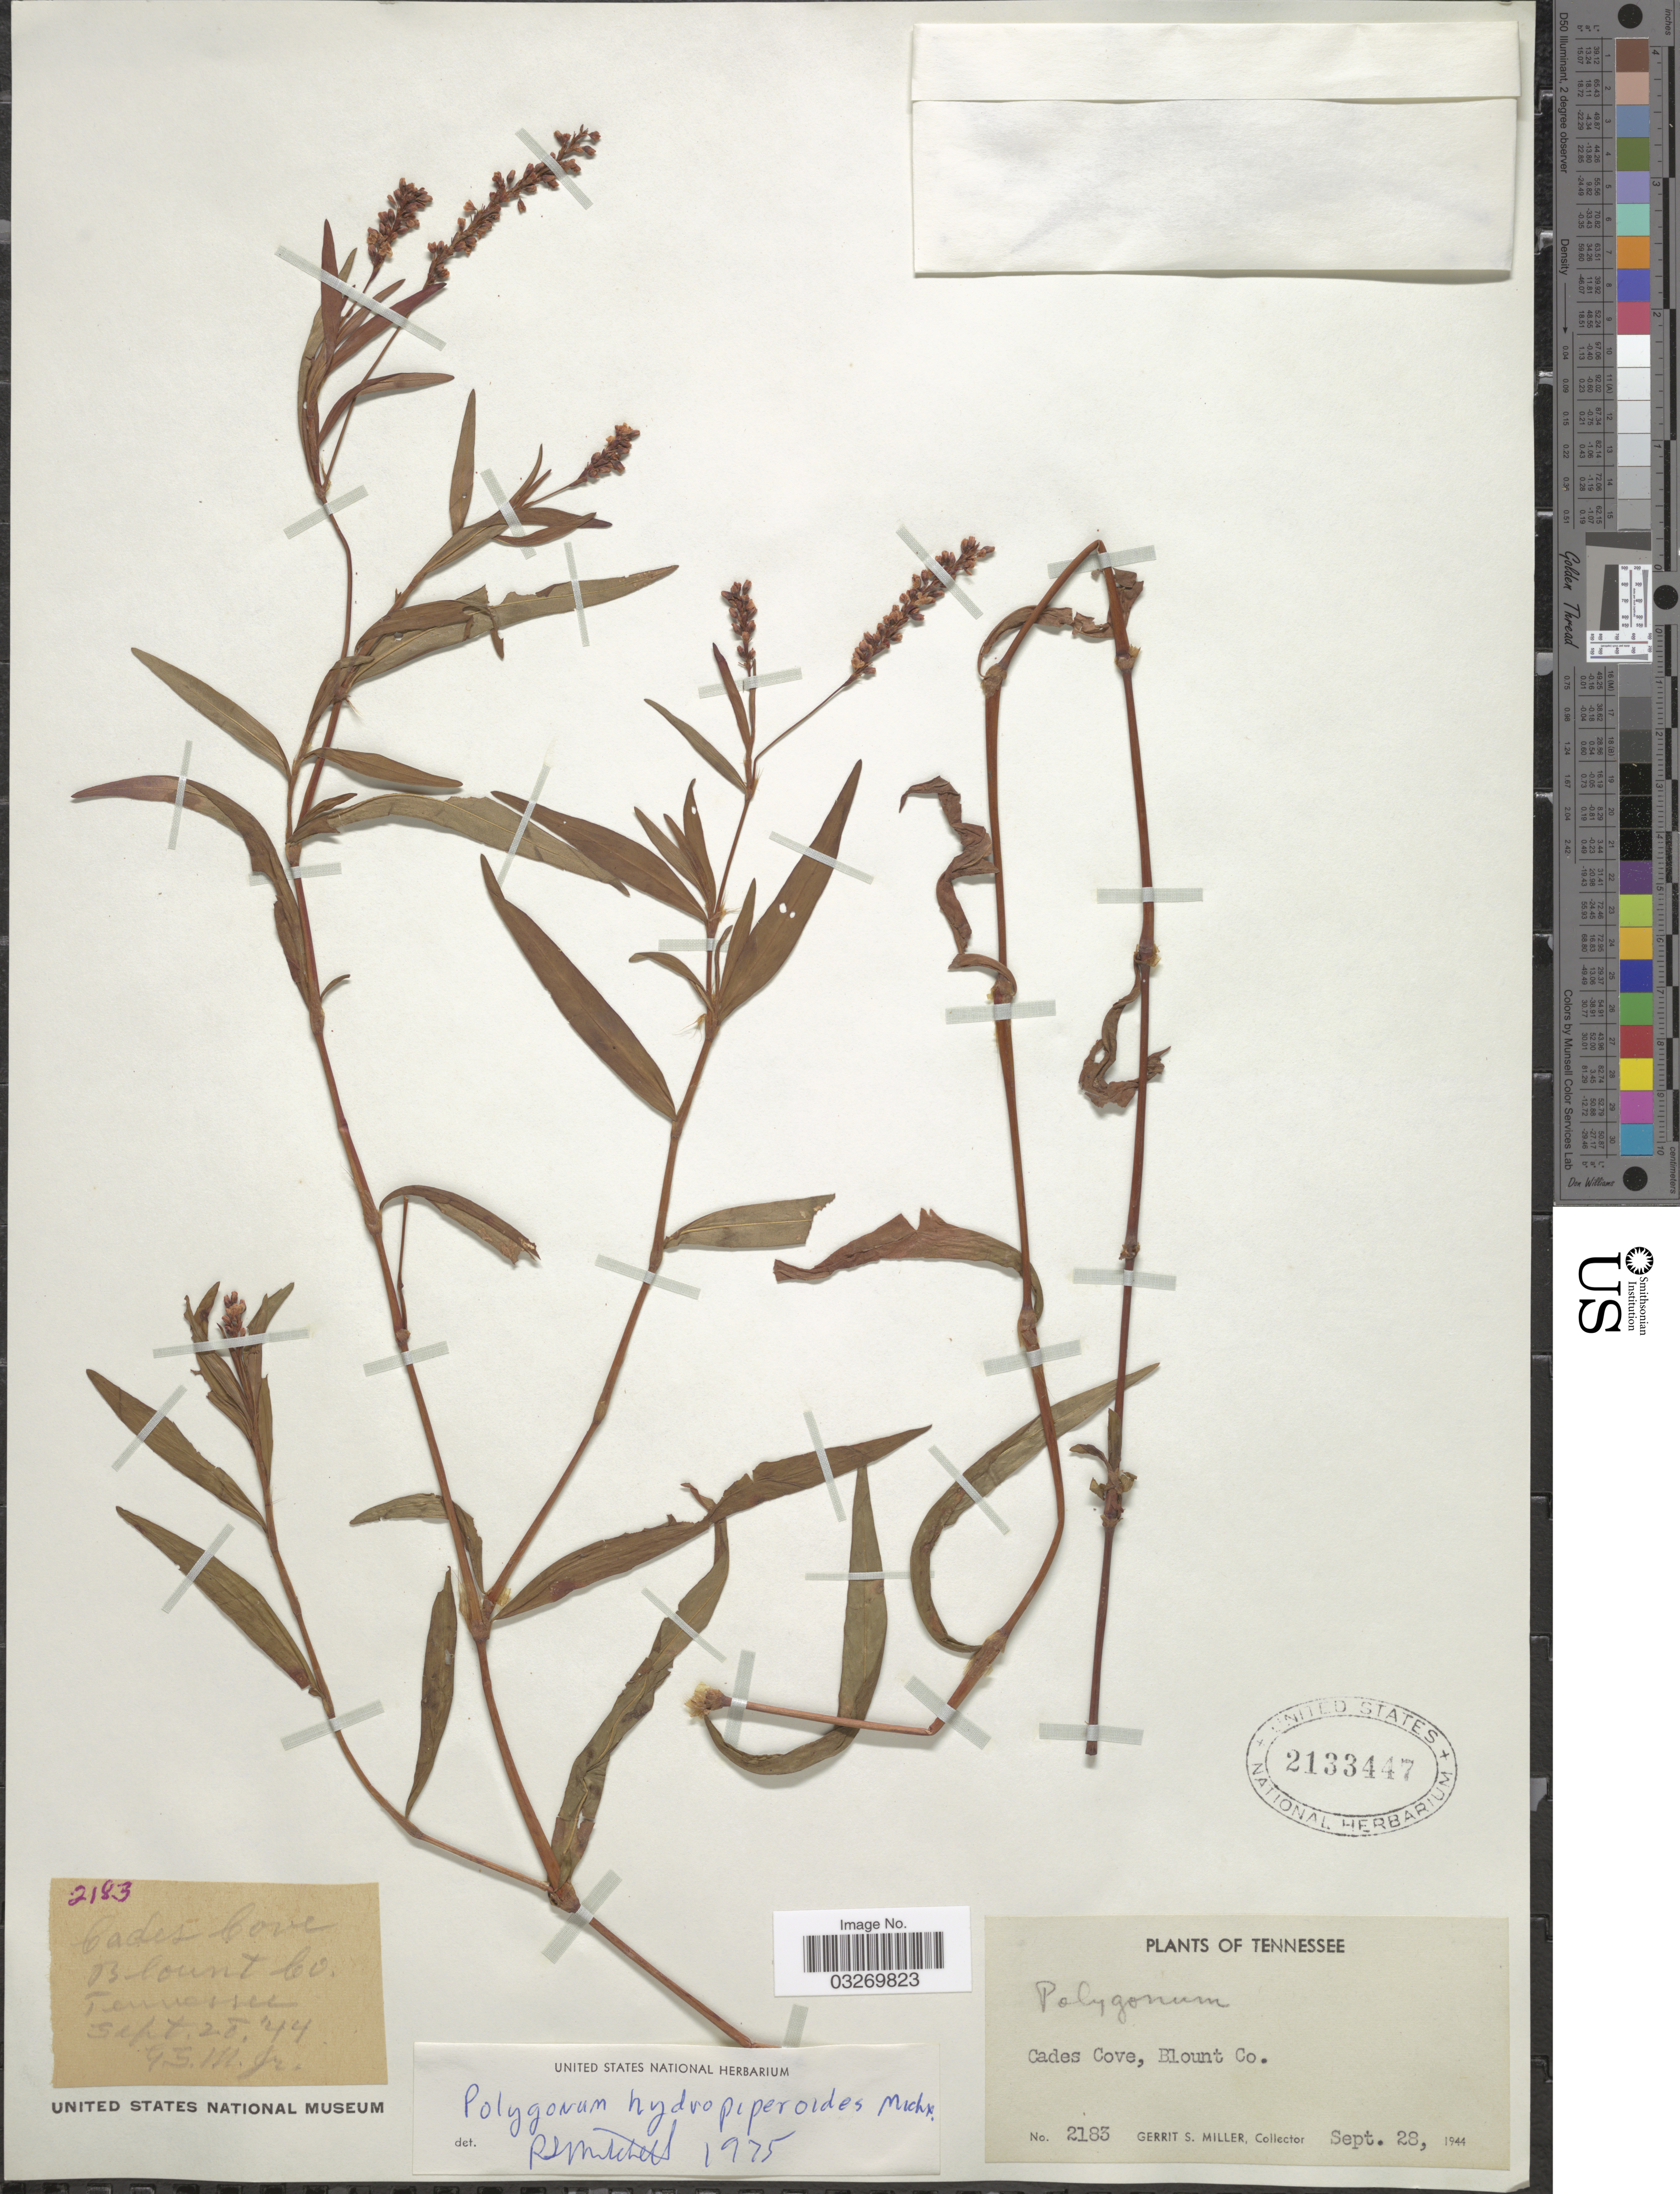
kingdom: Plantae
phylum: Tracheophyta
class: Magnoliopsida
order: Caryophyllales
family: Polygonaceae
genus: Persicaria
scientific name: Persicaria hydropiperoides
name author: (Michx.) Small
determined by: Atha, D. E.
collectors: G. S. Miller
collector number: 2183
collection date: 1944-09-28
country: United States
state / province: Tennessee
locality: Cades Cove, Blount Co.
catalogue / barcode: US 2133447